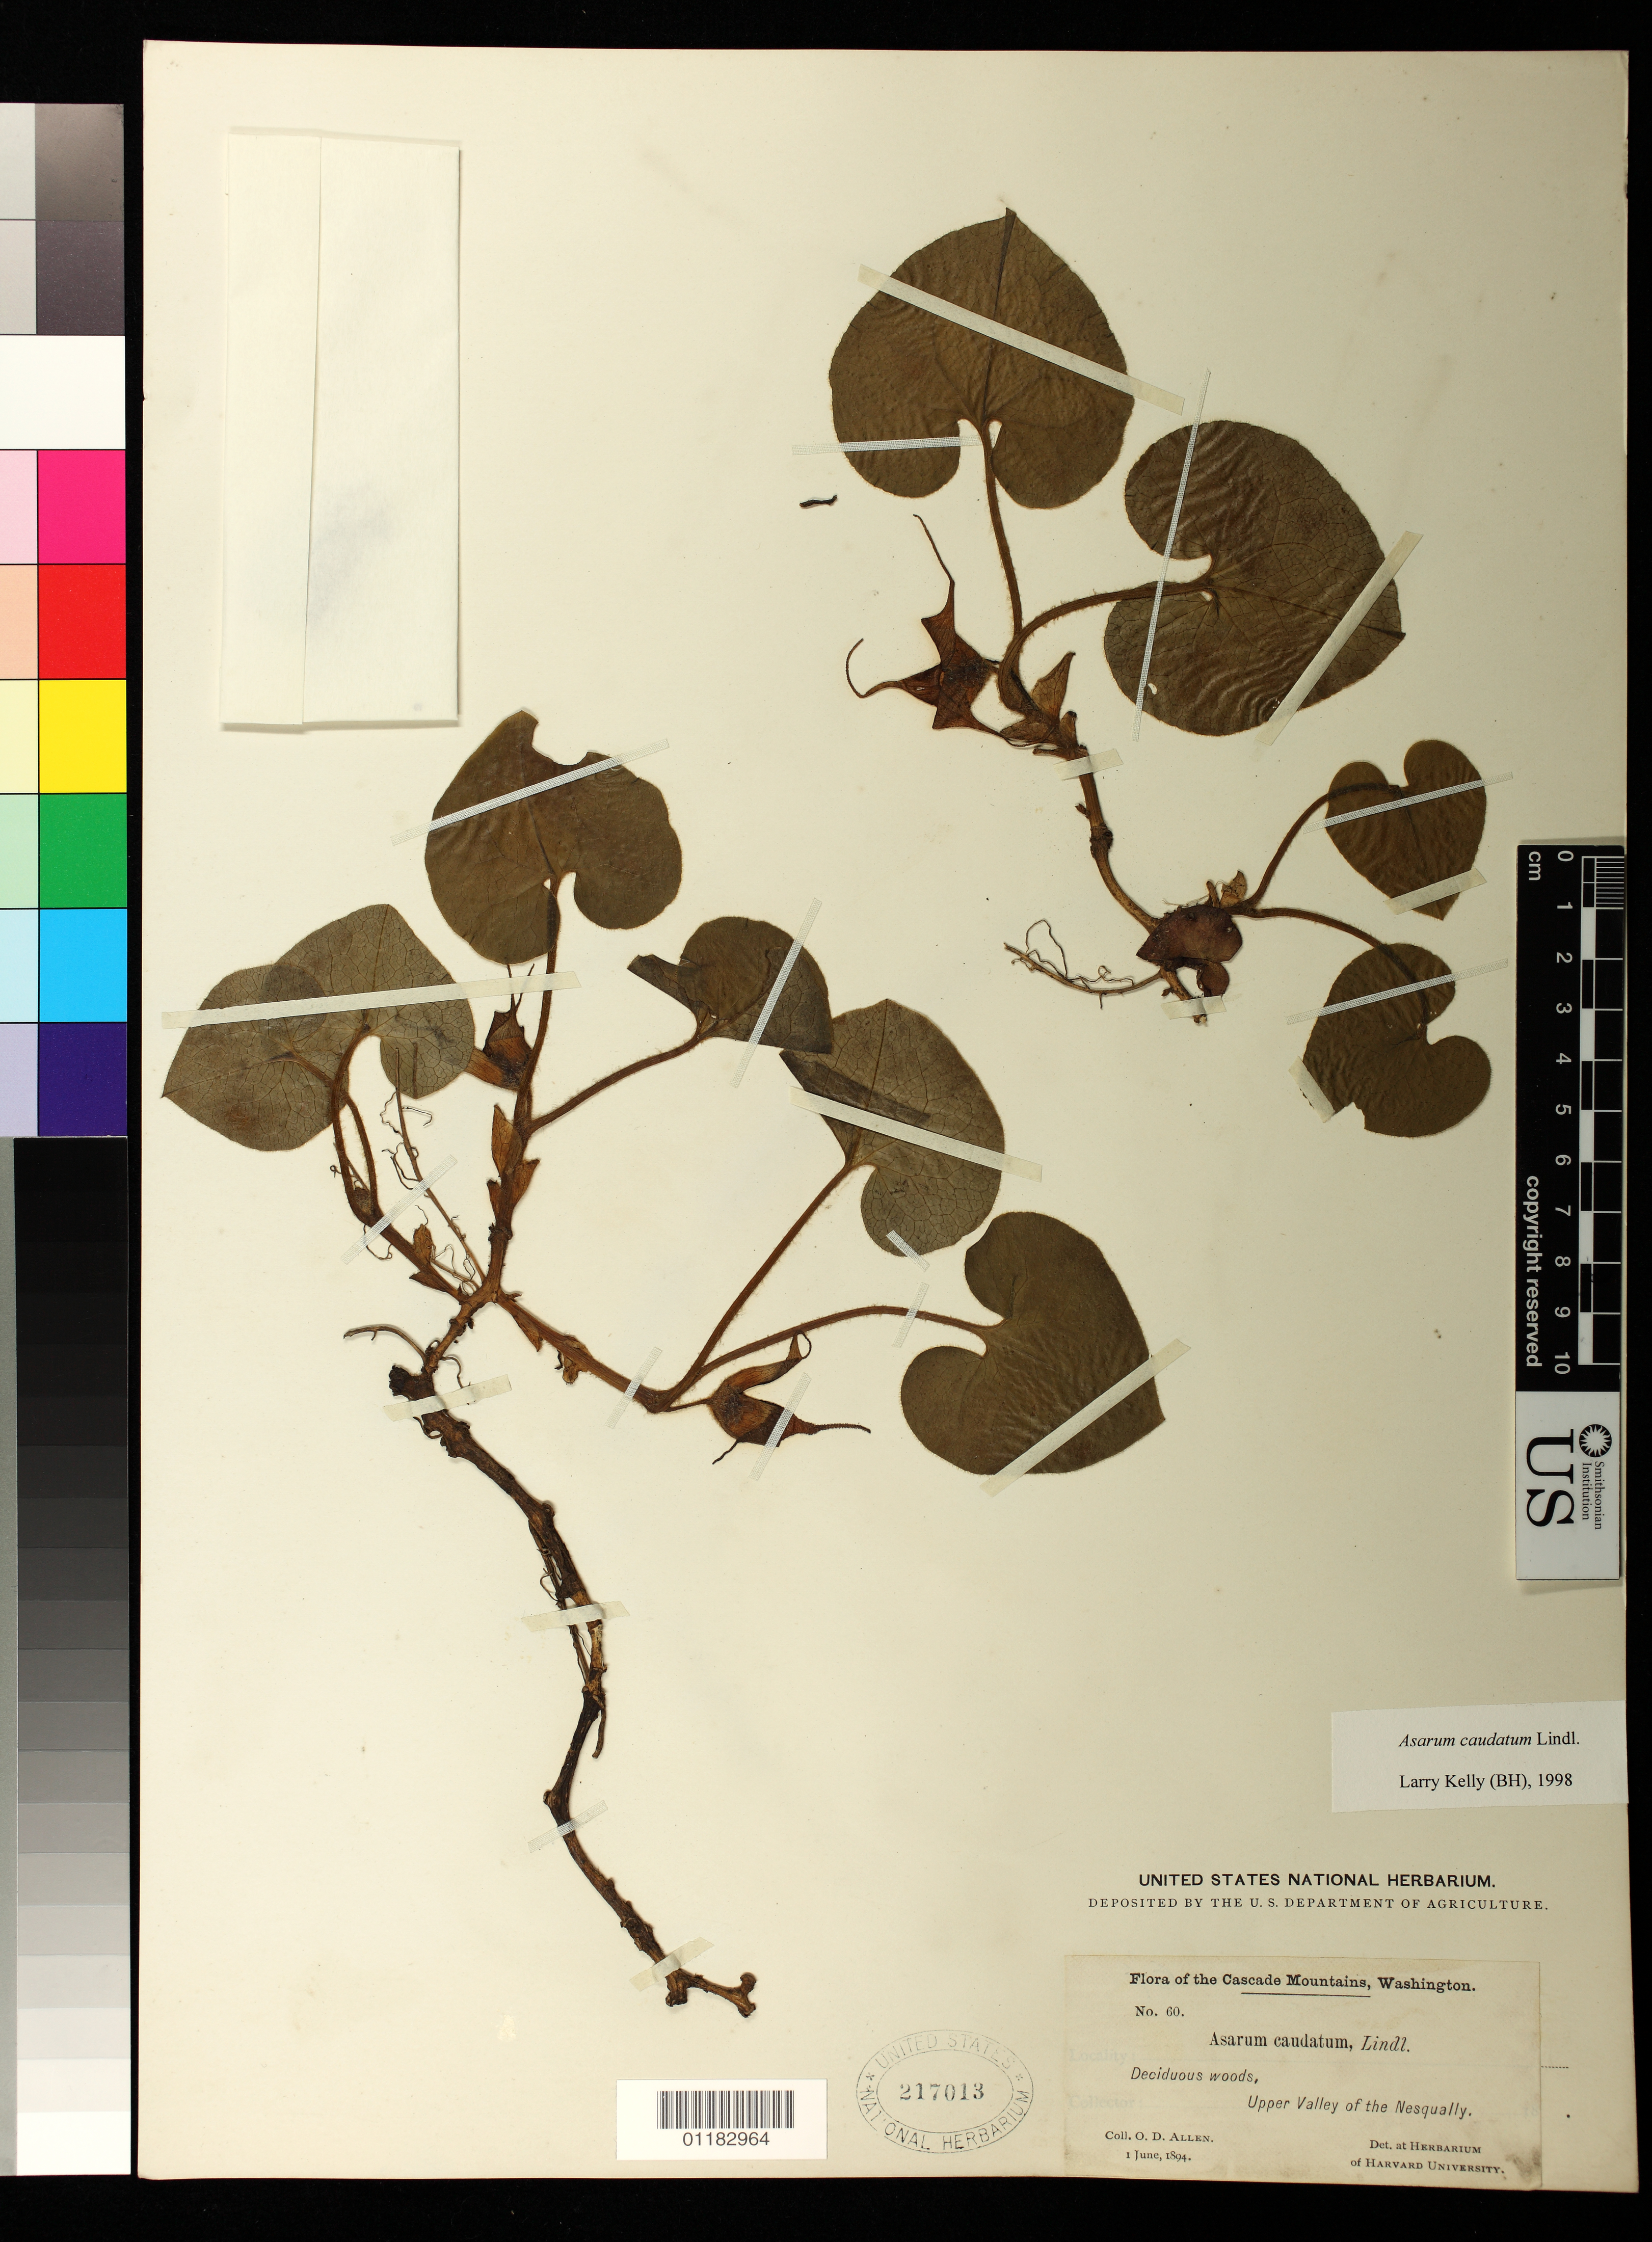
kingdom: Plantae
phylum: Tracheophyta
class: Magnoliopsida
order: Piperales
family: Aristolochiaceae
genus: Asarum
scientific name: Asarum canadense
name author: L.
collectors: O. D. Allen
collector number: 60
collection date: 1894-06-01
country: United States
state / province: Washington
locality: Upper Valley of the Nesqually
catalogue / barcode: US 217013